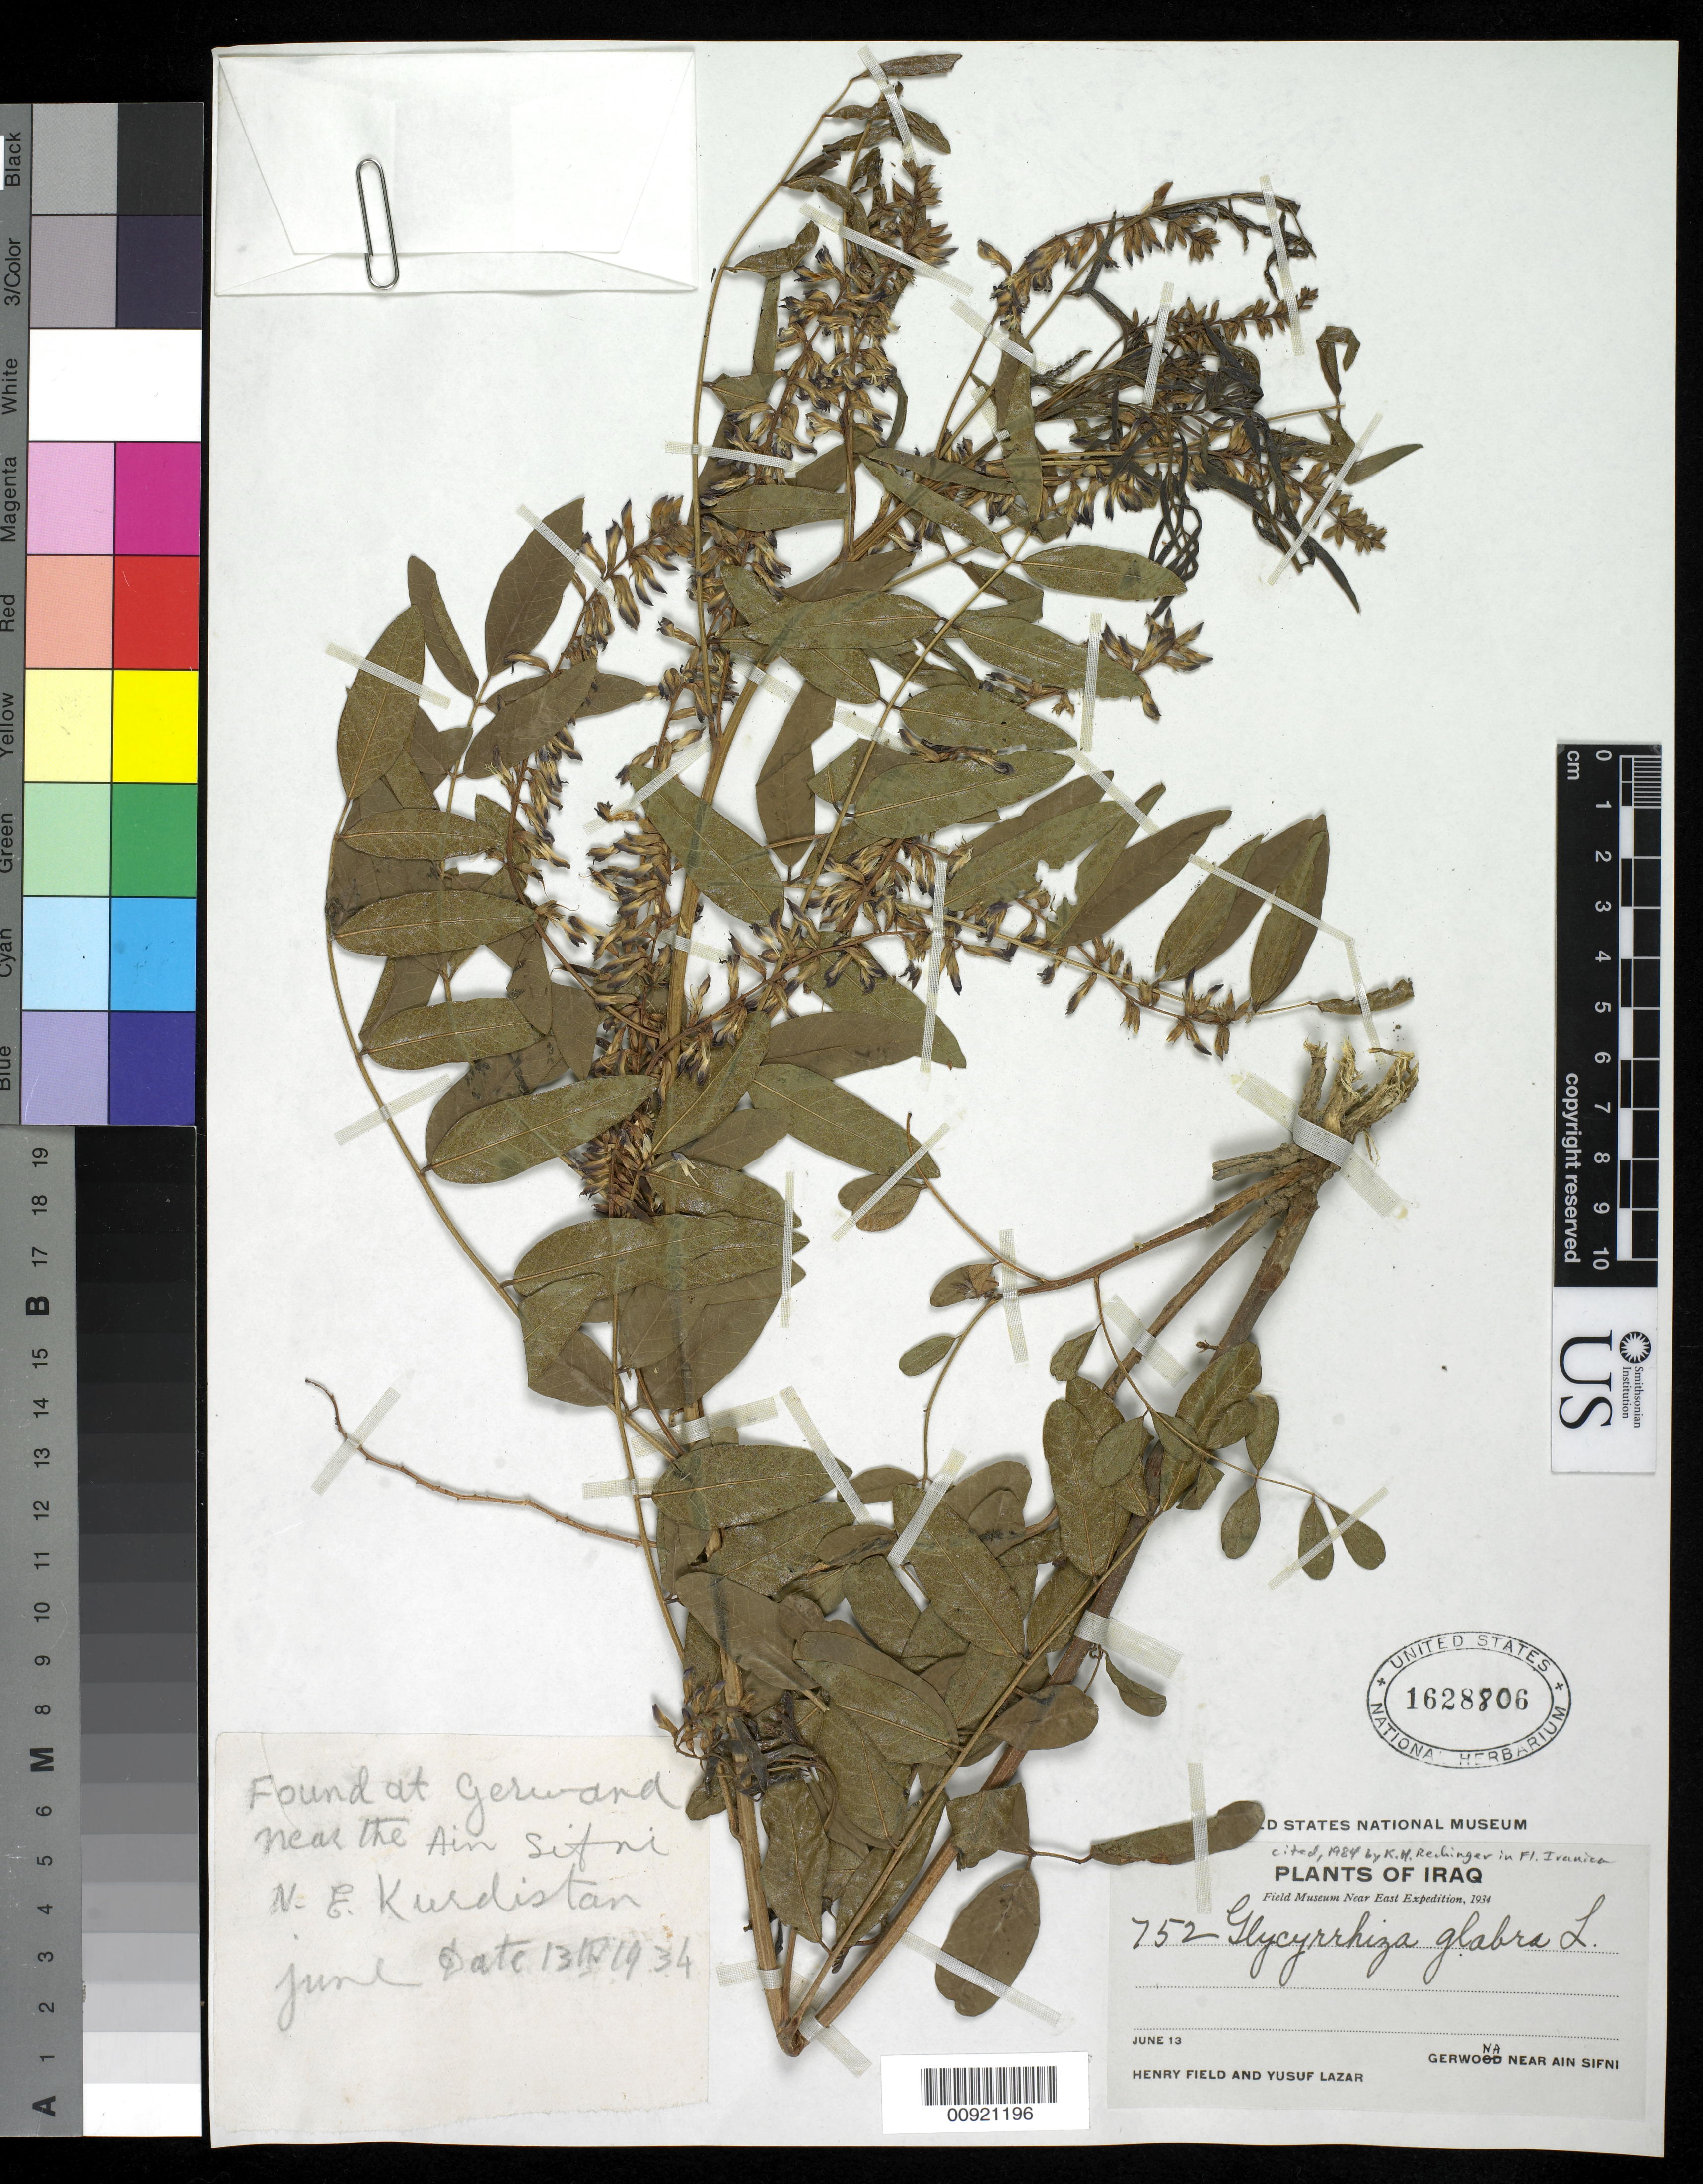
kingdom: Plantae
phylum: Tracheophyta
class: Magnoliopsida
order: Fabales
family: Fabaceae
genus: Glycyrrhiza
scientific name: Glycyrrhiza glabra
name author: L.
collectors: H. Field & Y. Lazar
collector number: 752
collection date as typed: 13 Jun 1934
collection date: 1934-06-13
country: Iraq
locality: Gerwand near the Ain Sifni N.E. Kurdistan.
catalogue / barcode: US 1628806